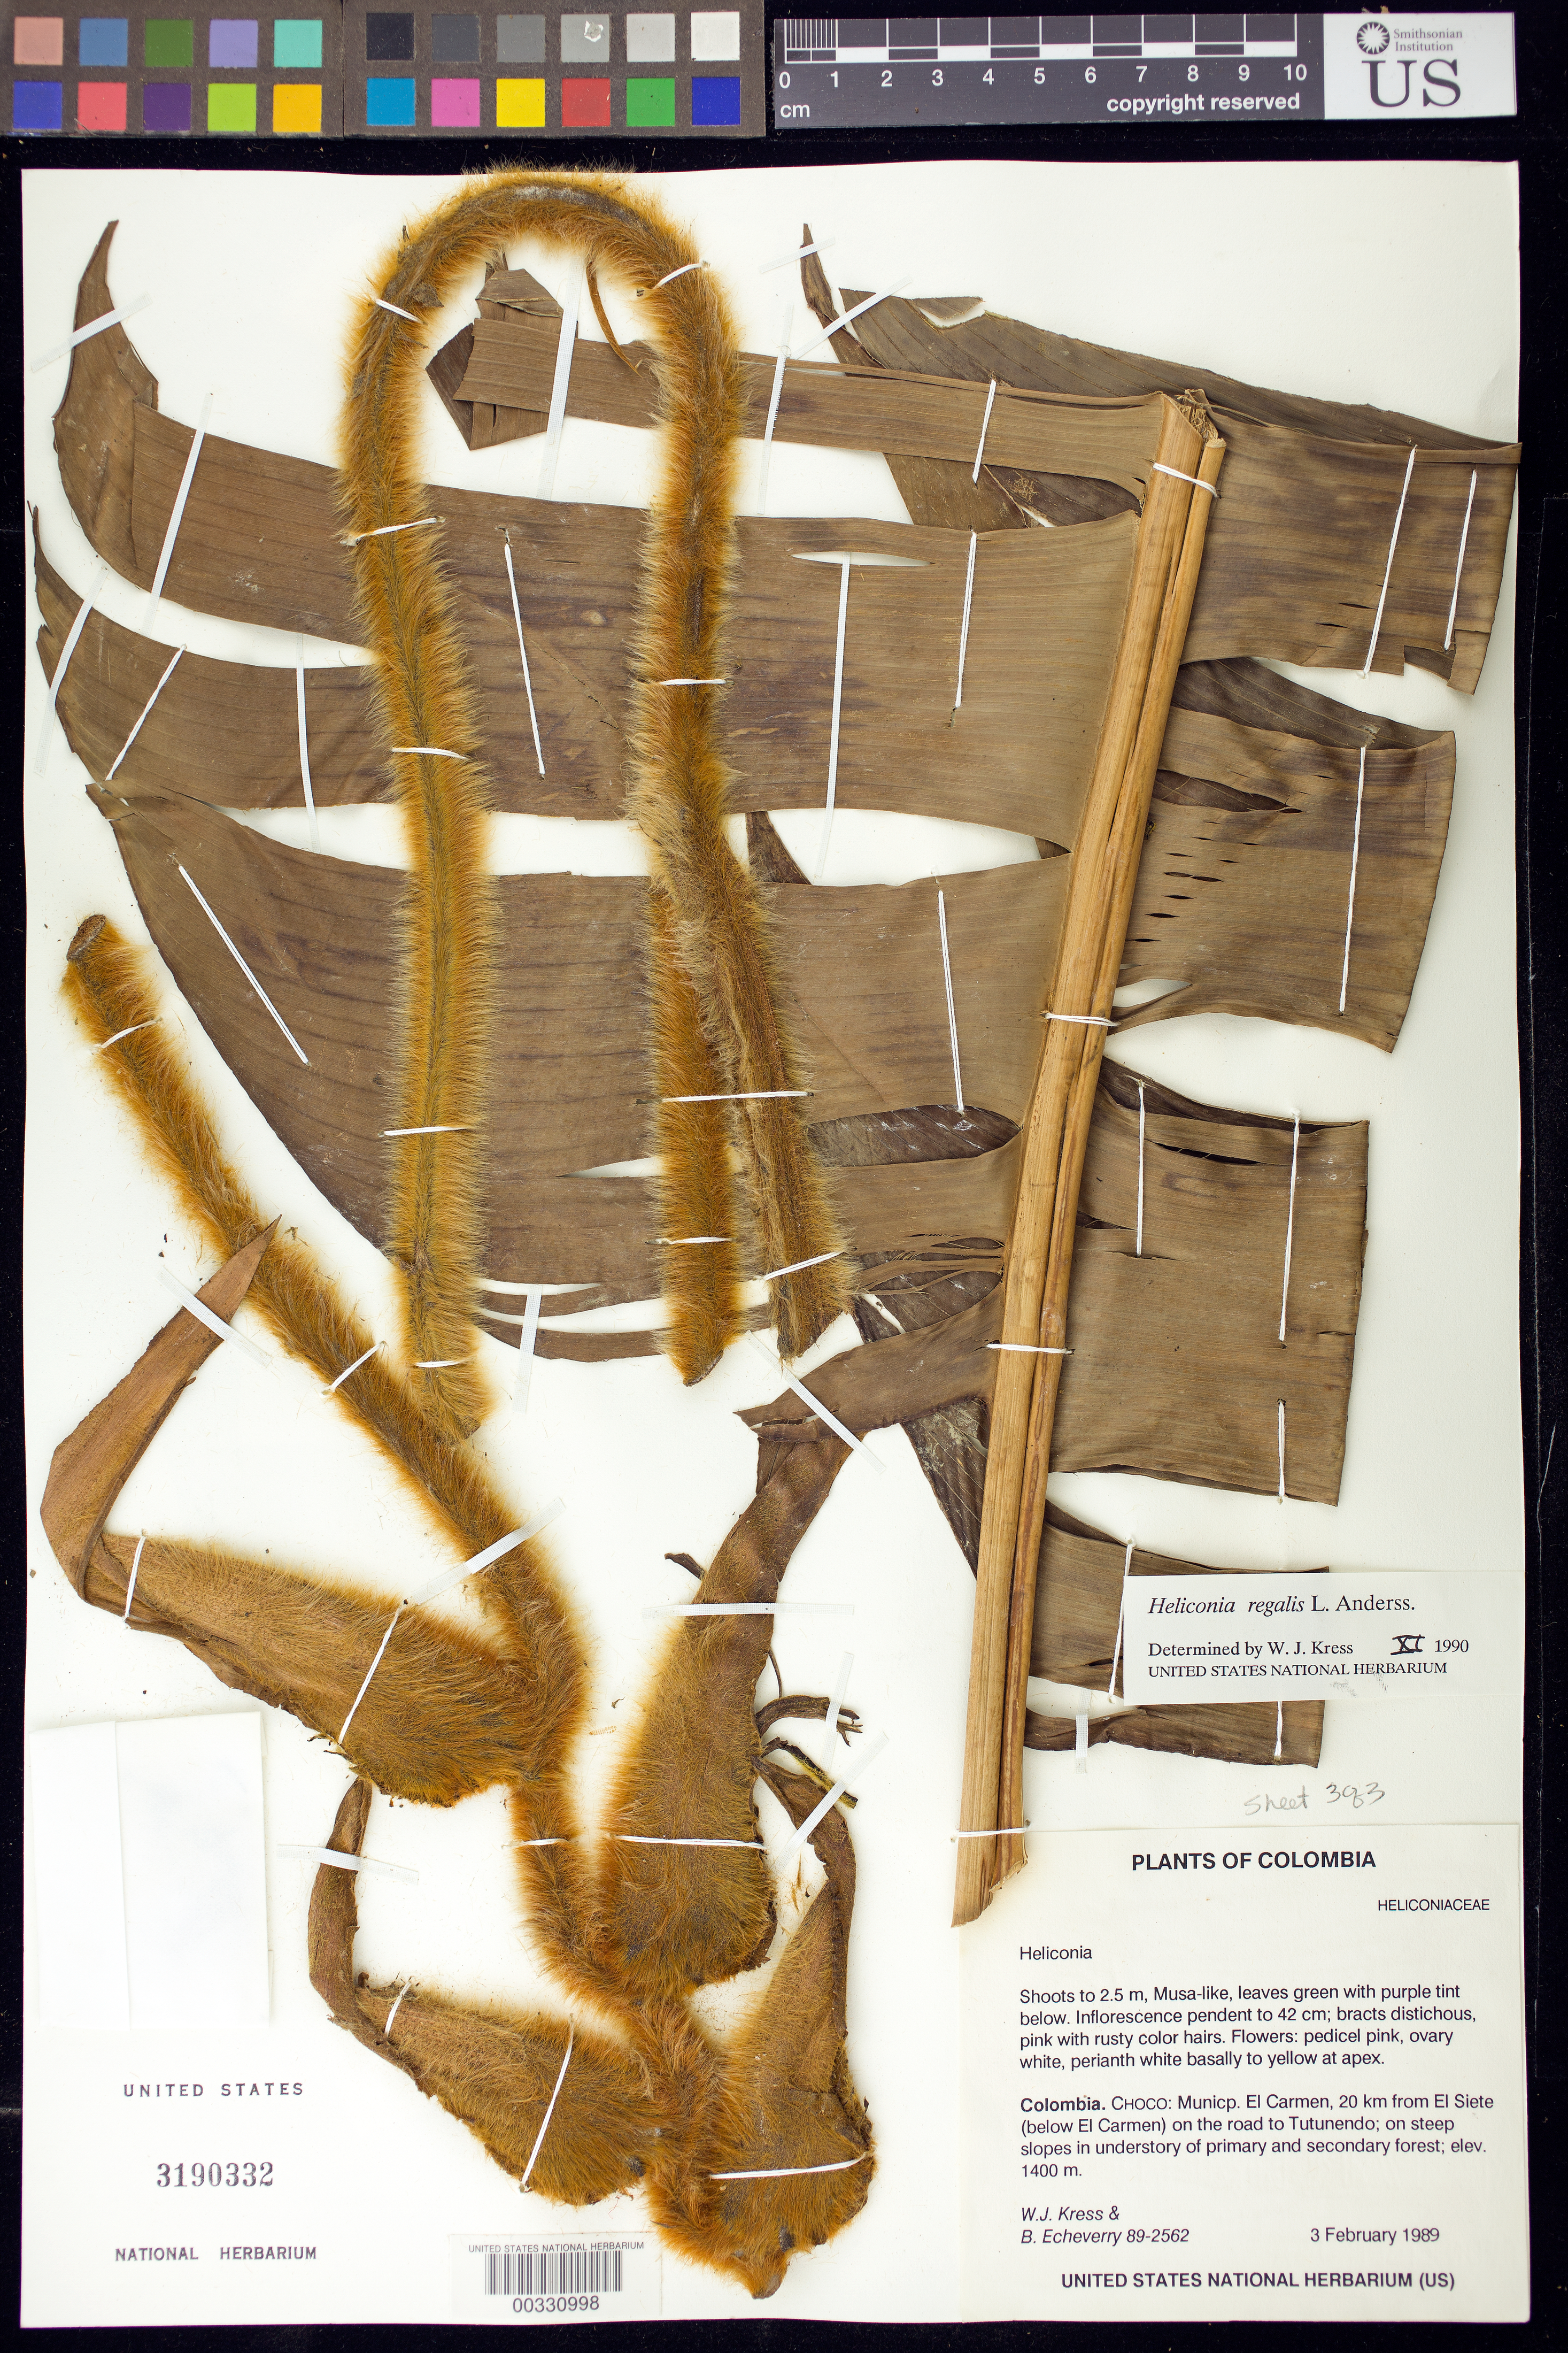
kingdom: Plantae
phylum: Tracheophyta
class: Liliopsida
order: Zingiberales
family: Heliconiaceae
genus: Heliconia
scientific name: Heliconia regalis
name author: L. Andersson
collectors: W. J. Kress & B. Echeverry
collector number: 89-2562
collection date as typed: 03 Feb 1989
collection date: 1989-02-03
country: Colombia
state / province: Chocó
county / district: El Carmen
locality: Mun of el Carmen, 20 km from el Siete (below el Carmen) on road to TutUnendo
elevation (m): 1400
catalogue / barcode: US 3190332